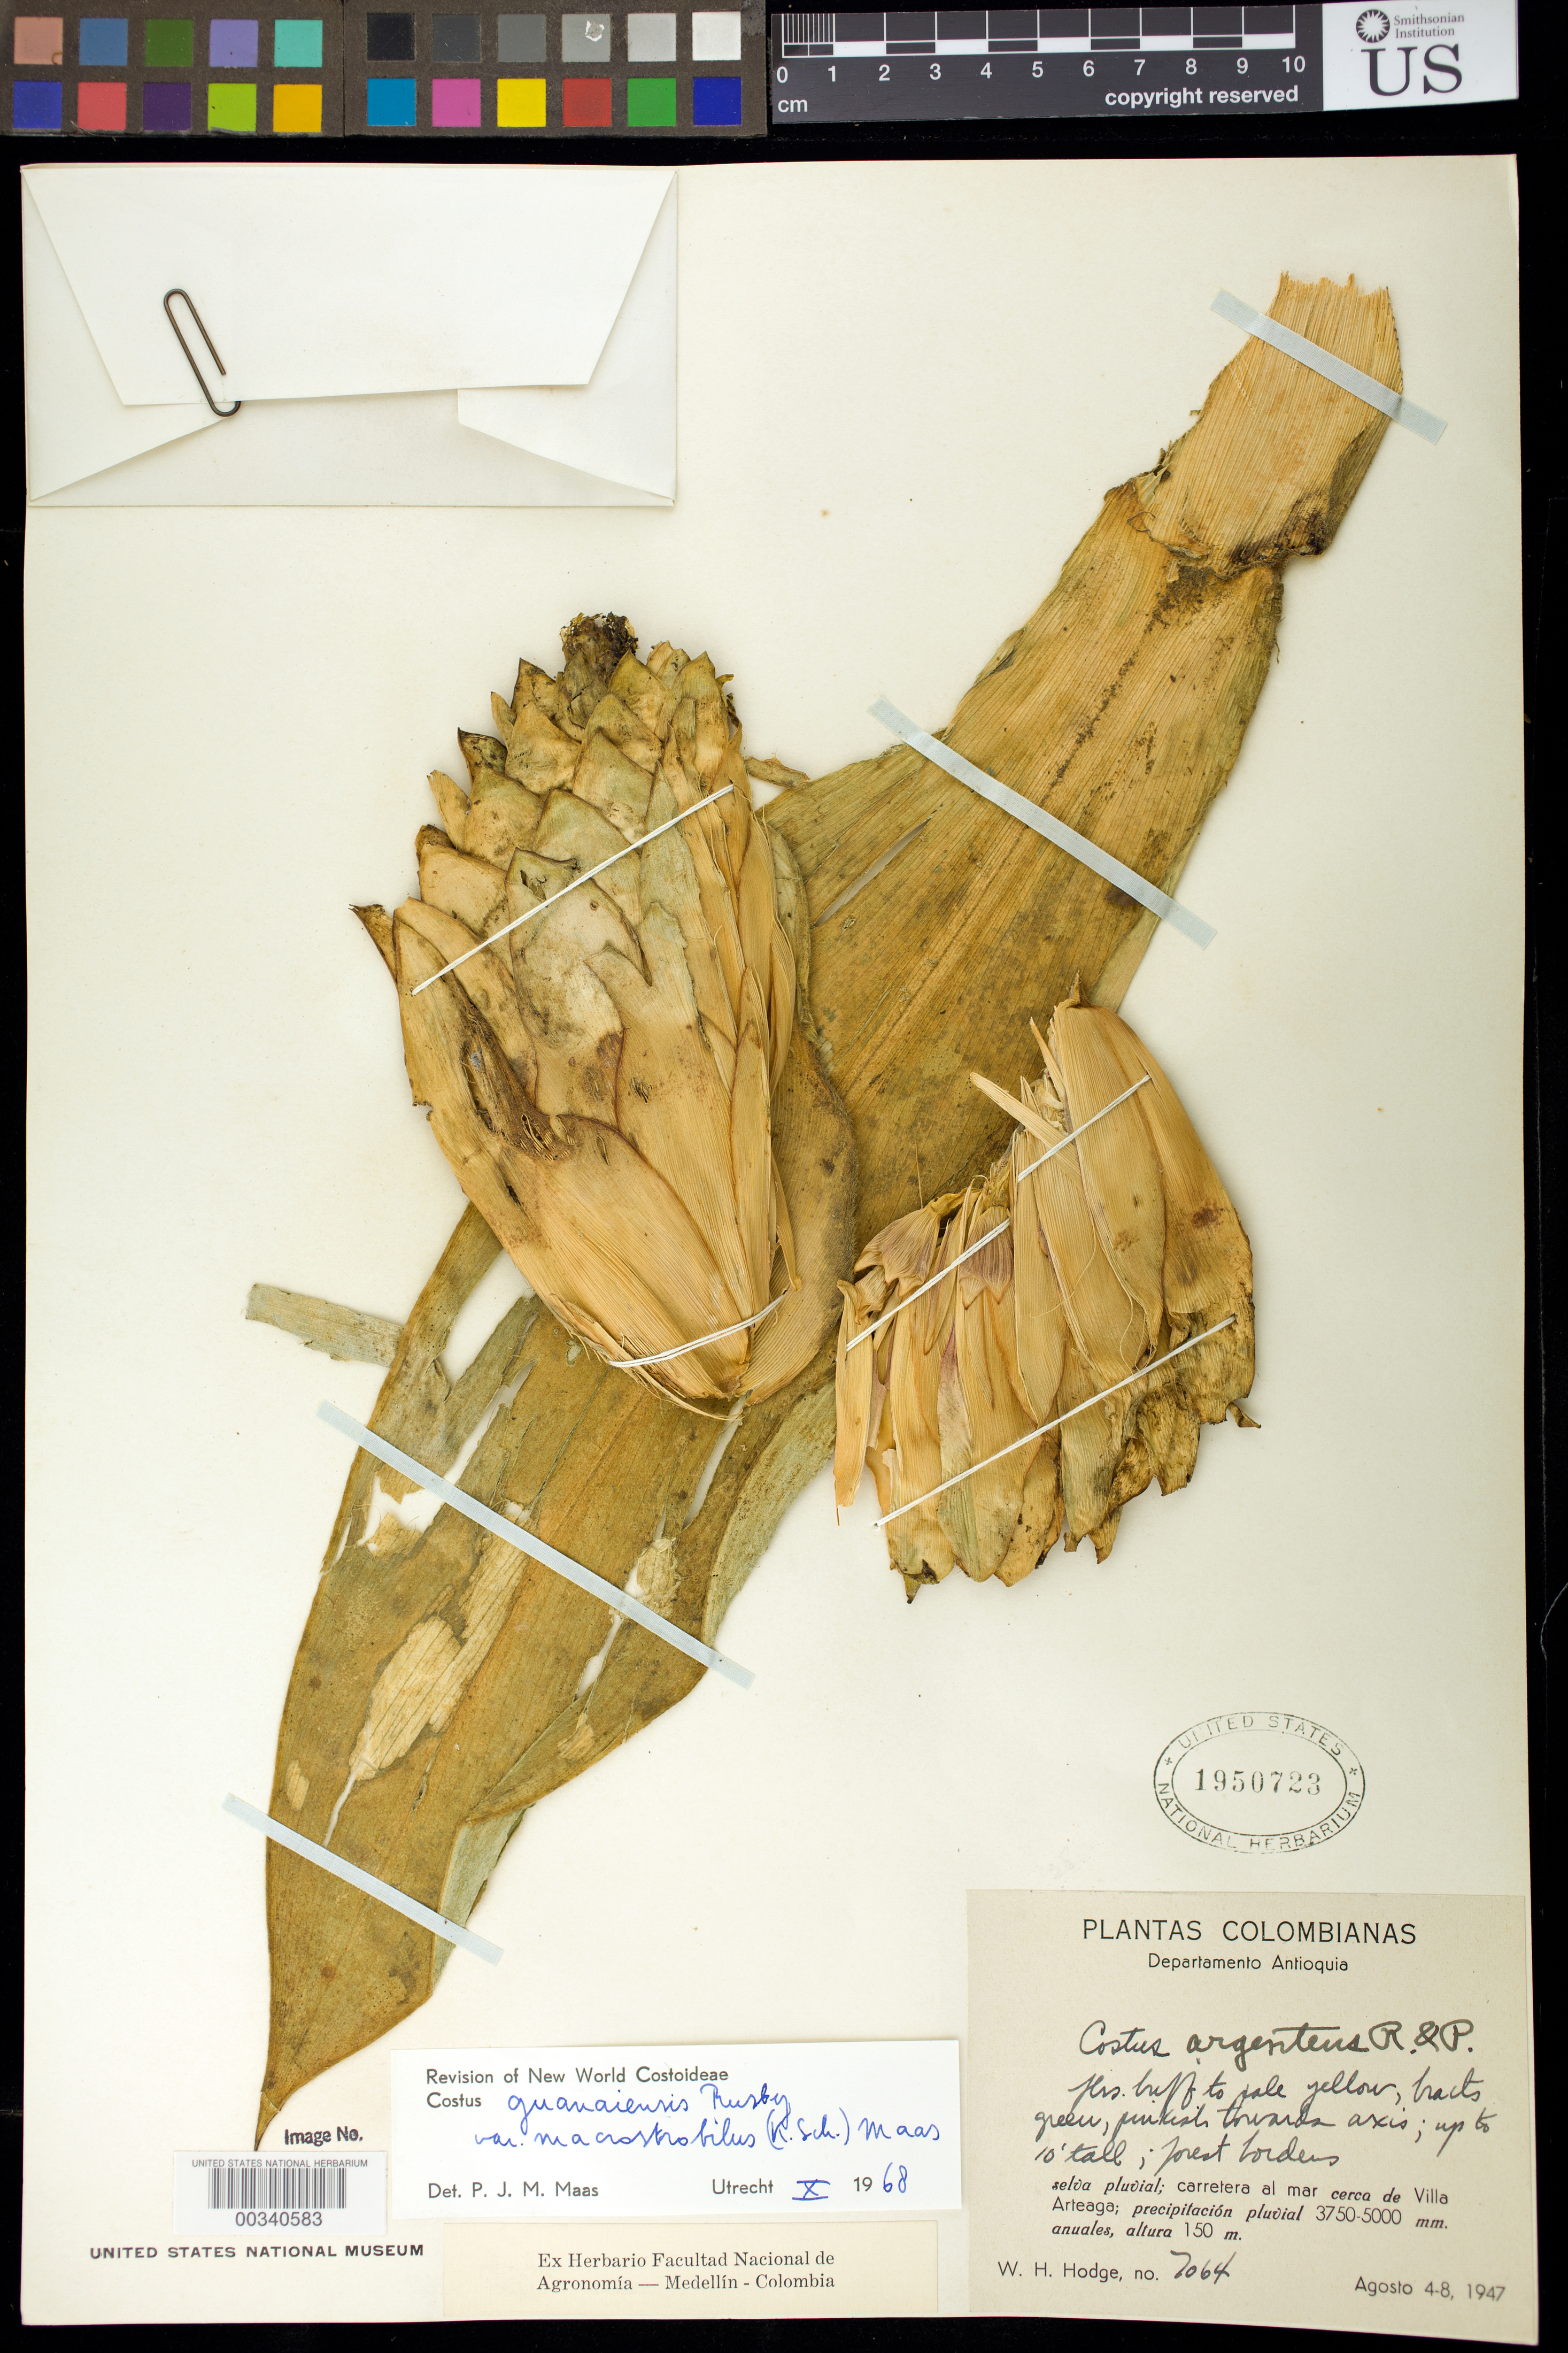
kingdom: Plantae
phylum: Tracheophyta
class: Liliopsida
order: Zingiberales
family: Costaceae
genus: Costus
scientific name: Costus guanaiensis var. macrostrobilis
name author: (K. Schum.) Maas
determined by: Maas, Paul J. M.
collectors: W. Hodge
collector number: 7064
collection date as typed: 04 Aug 1947 to 08 Aug 1947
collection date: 1947-08-04/1947-08-08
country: Colombia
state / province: Antioquia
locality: Carretera al Mar Cerca de Villa Arteaga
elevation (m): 150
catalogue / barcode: US 1950723